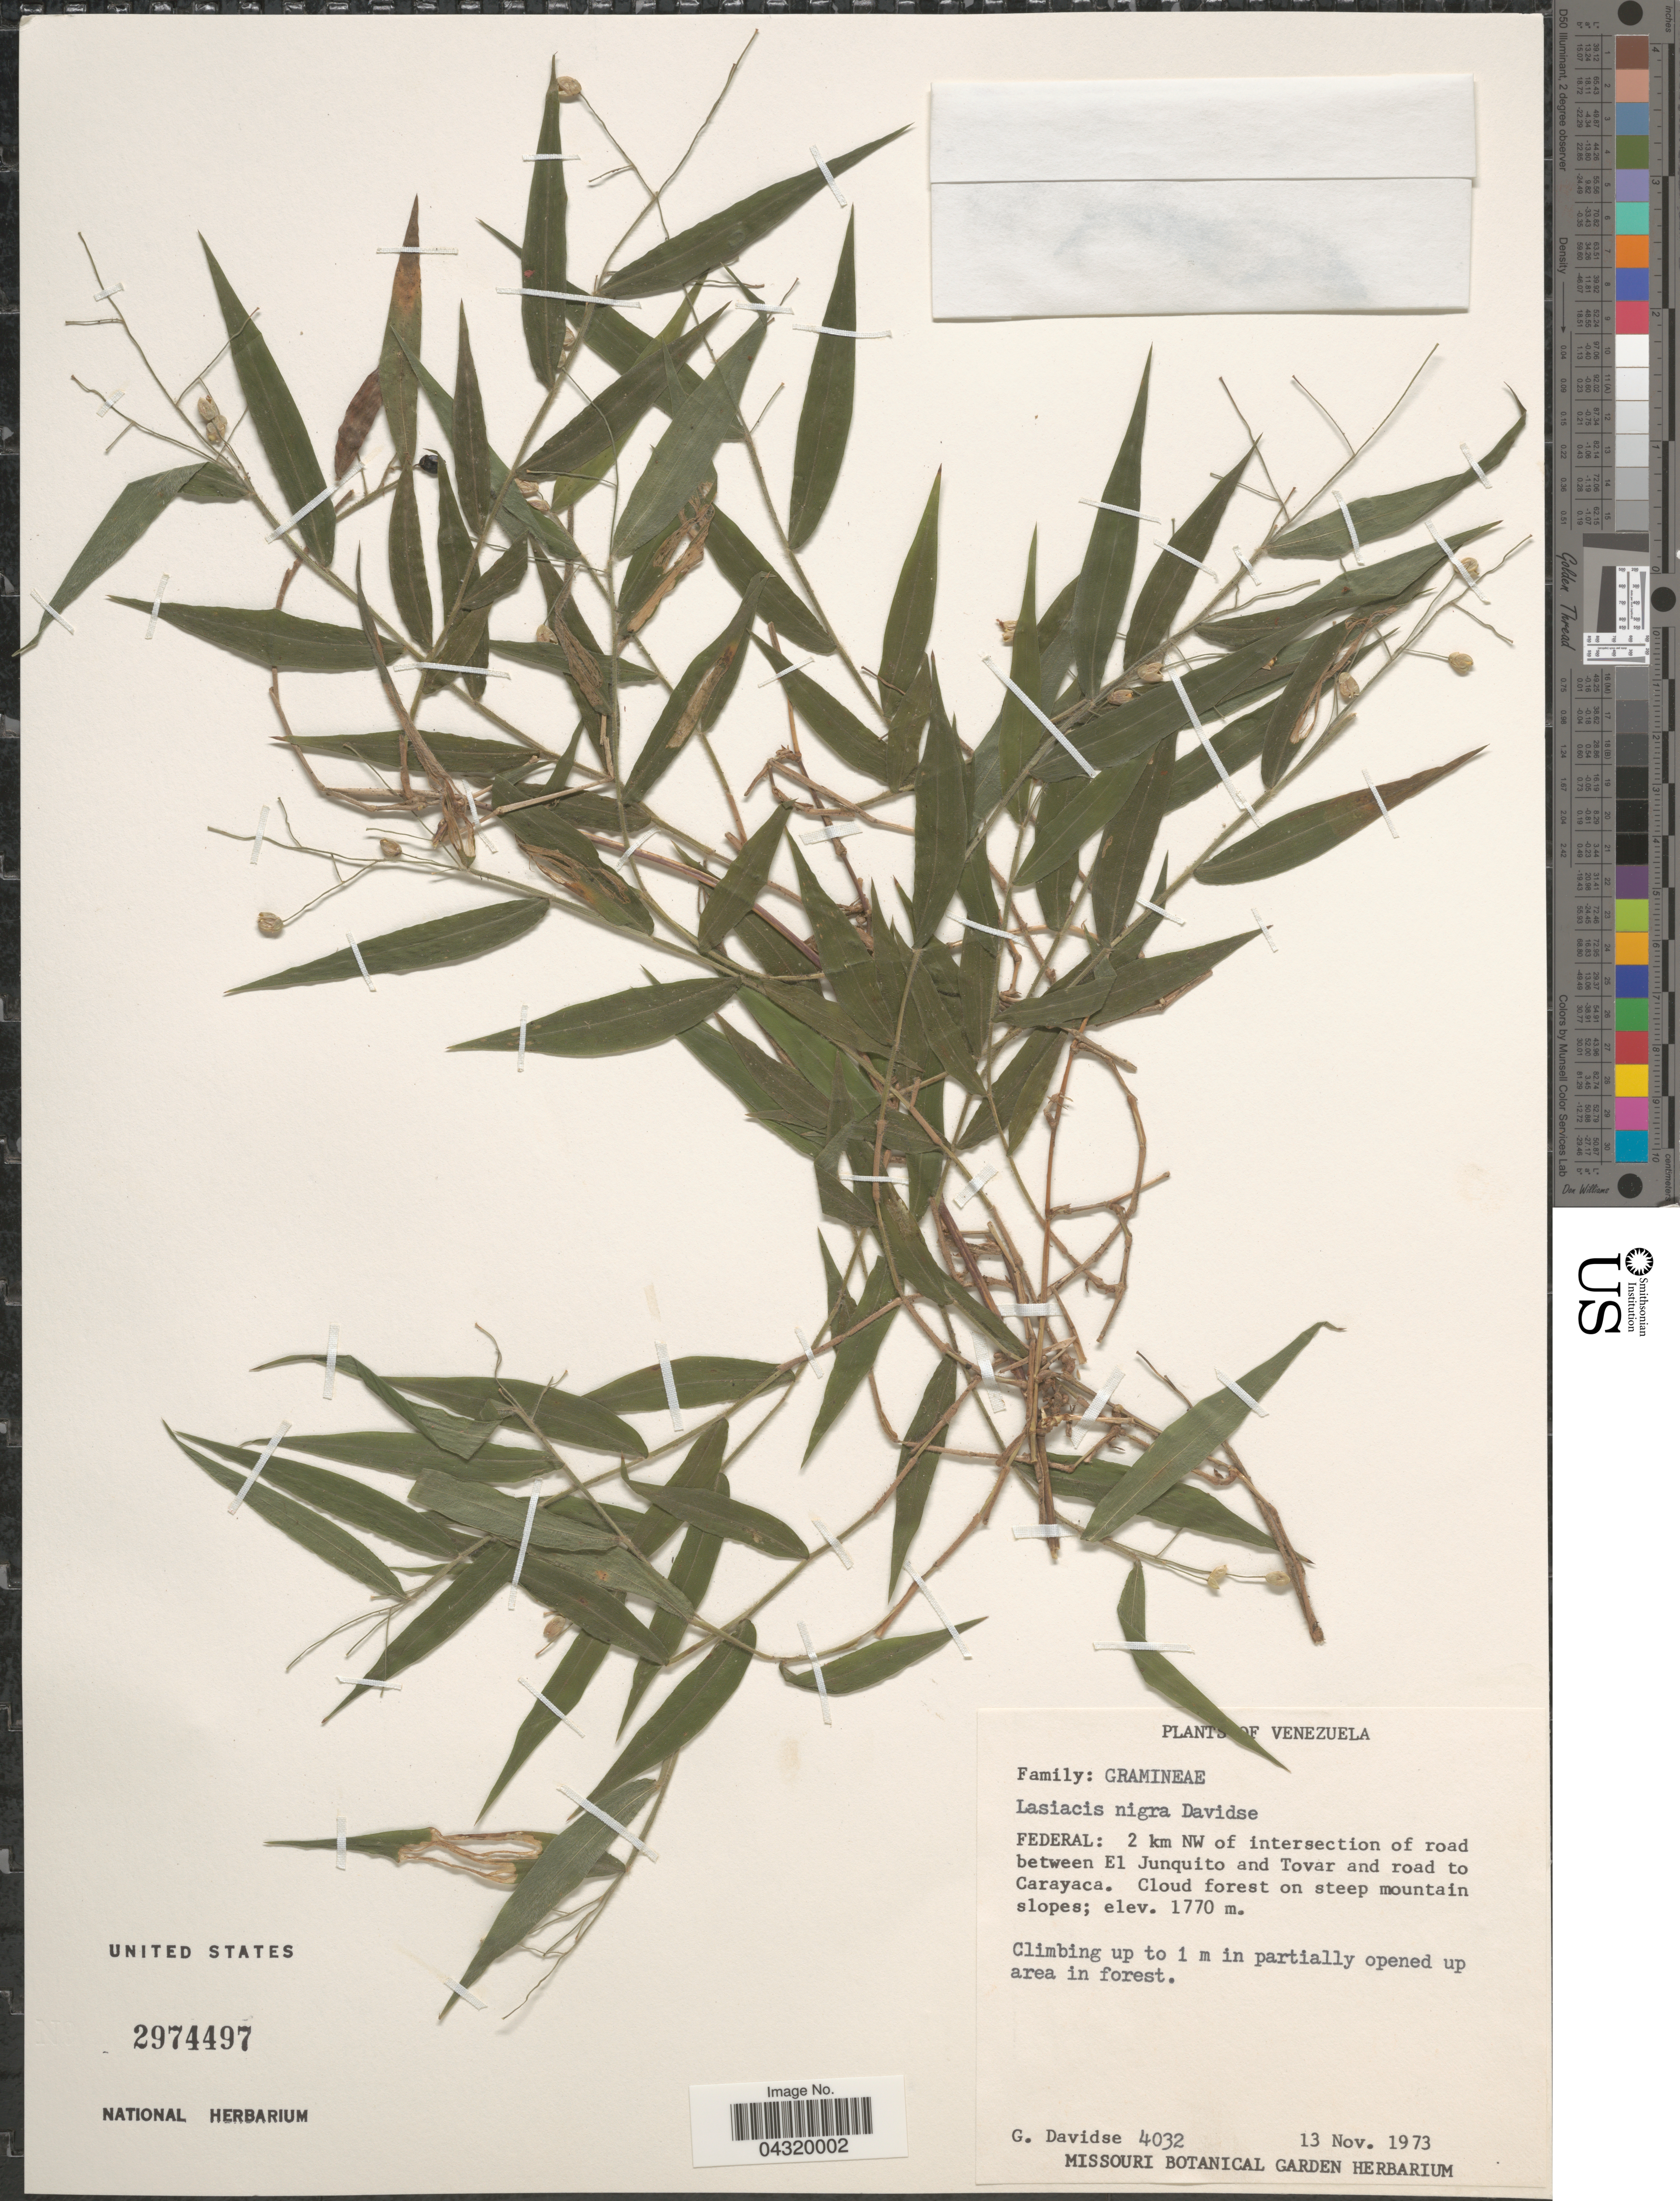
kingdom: Plantae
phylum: Tracheophyta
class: Liliopsida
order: Poales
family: Poaceae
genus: Lasiacis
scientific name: Lasiacis nigra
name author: Davidse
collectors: G. Davidse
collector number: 4032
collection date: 1973-11-13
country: Venezuela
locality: Federal: 2 km NW of intersection of road between El Junquito and Tovar and road to Carayaca. Cloud forest on steep mountain slopes.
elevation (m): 1770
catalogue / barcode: US 2974497